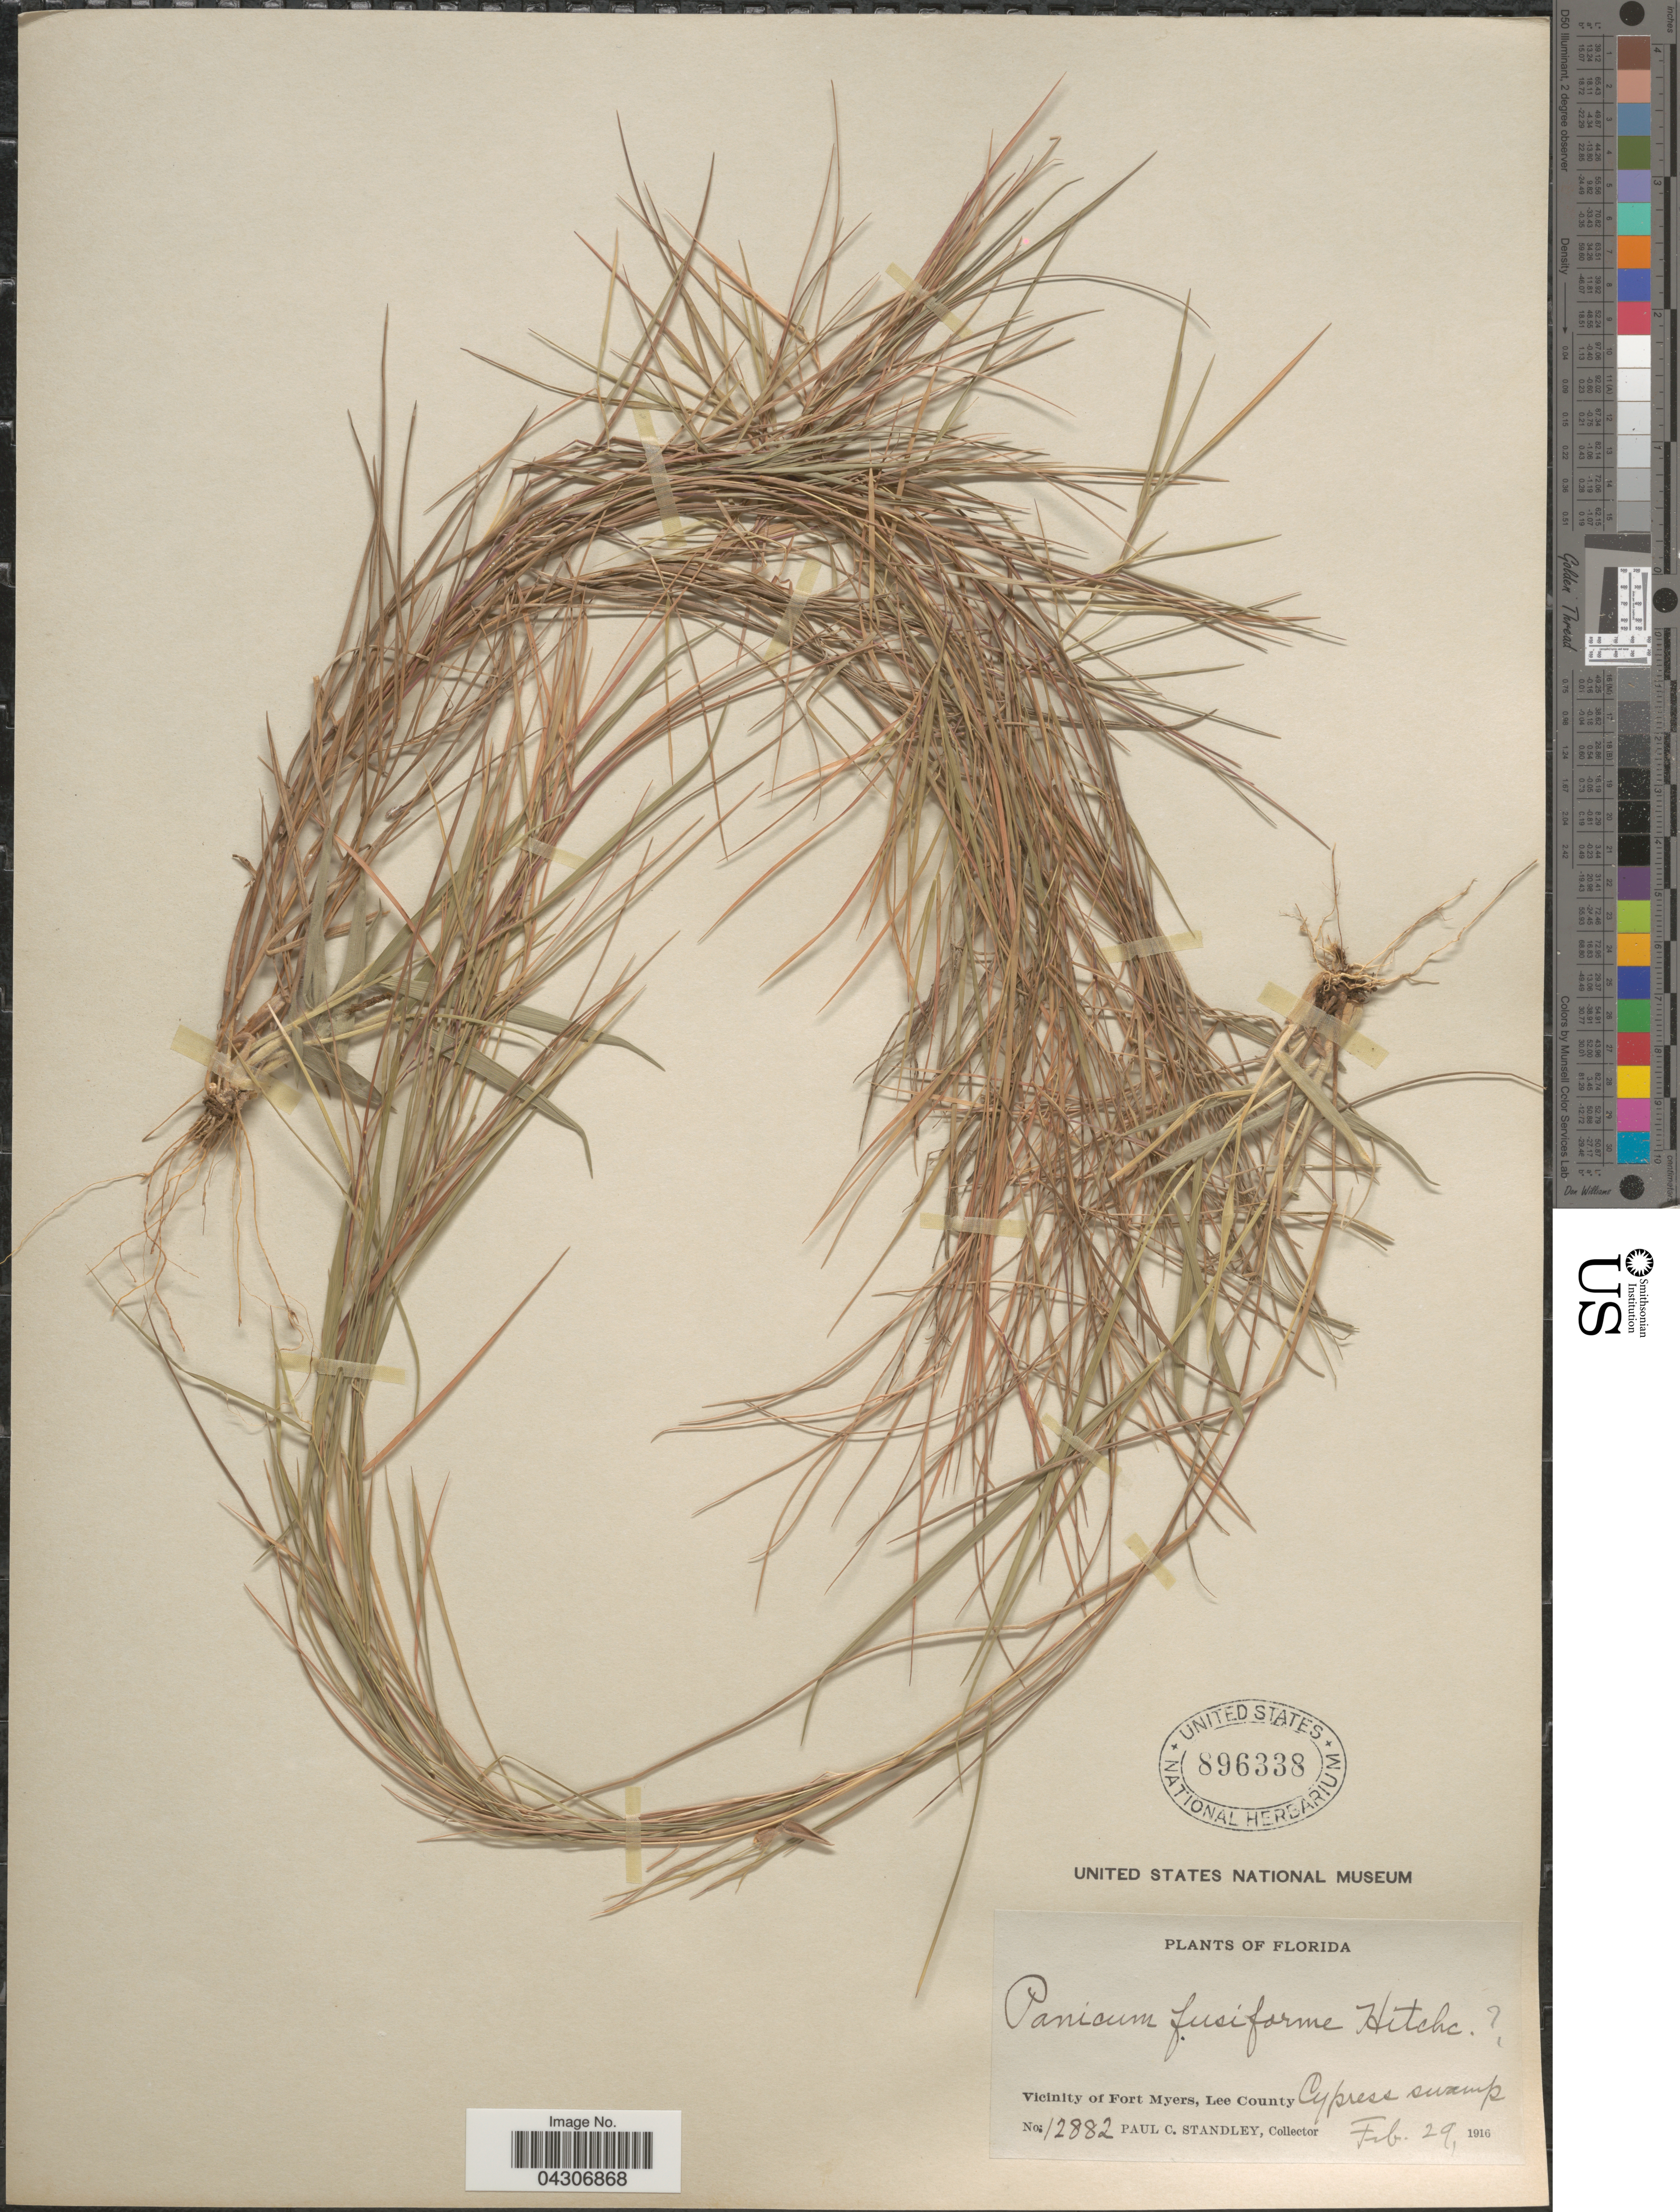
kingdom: Plantae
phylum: Tracheophyta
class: Liliopsida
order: Poales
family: Poaceae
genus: Dichanthelium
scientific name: Dichanthelium aciculare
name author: (Desv. ex Poir.) Gould & C.A. Clark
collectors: P. C. Standley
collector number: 12882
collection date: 1916-02-29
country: United States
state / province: Florida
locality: Vicinity of Fort Myers, Lee County. Cypress swamp.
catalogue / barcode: US 896338